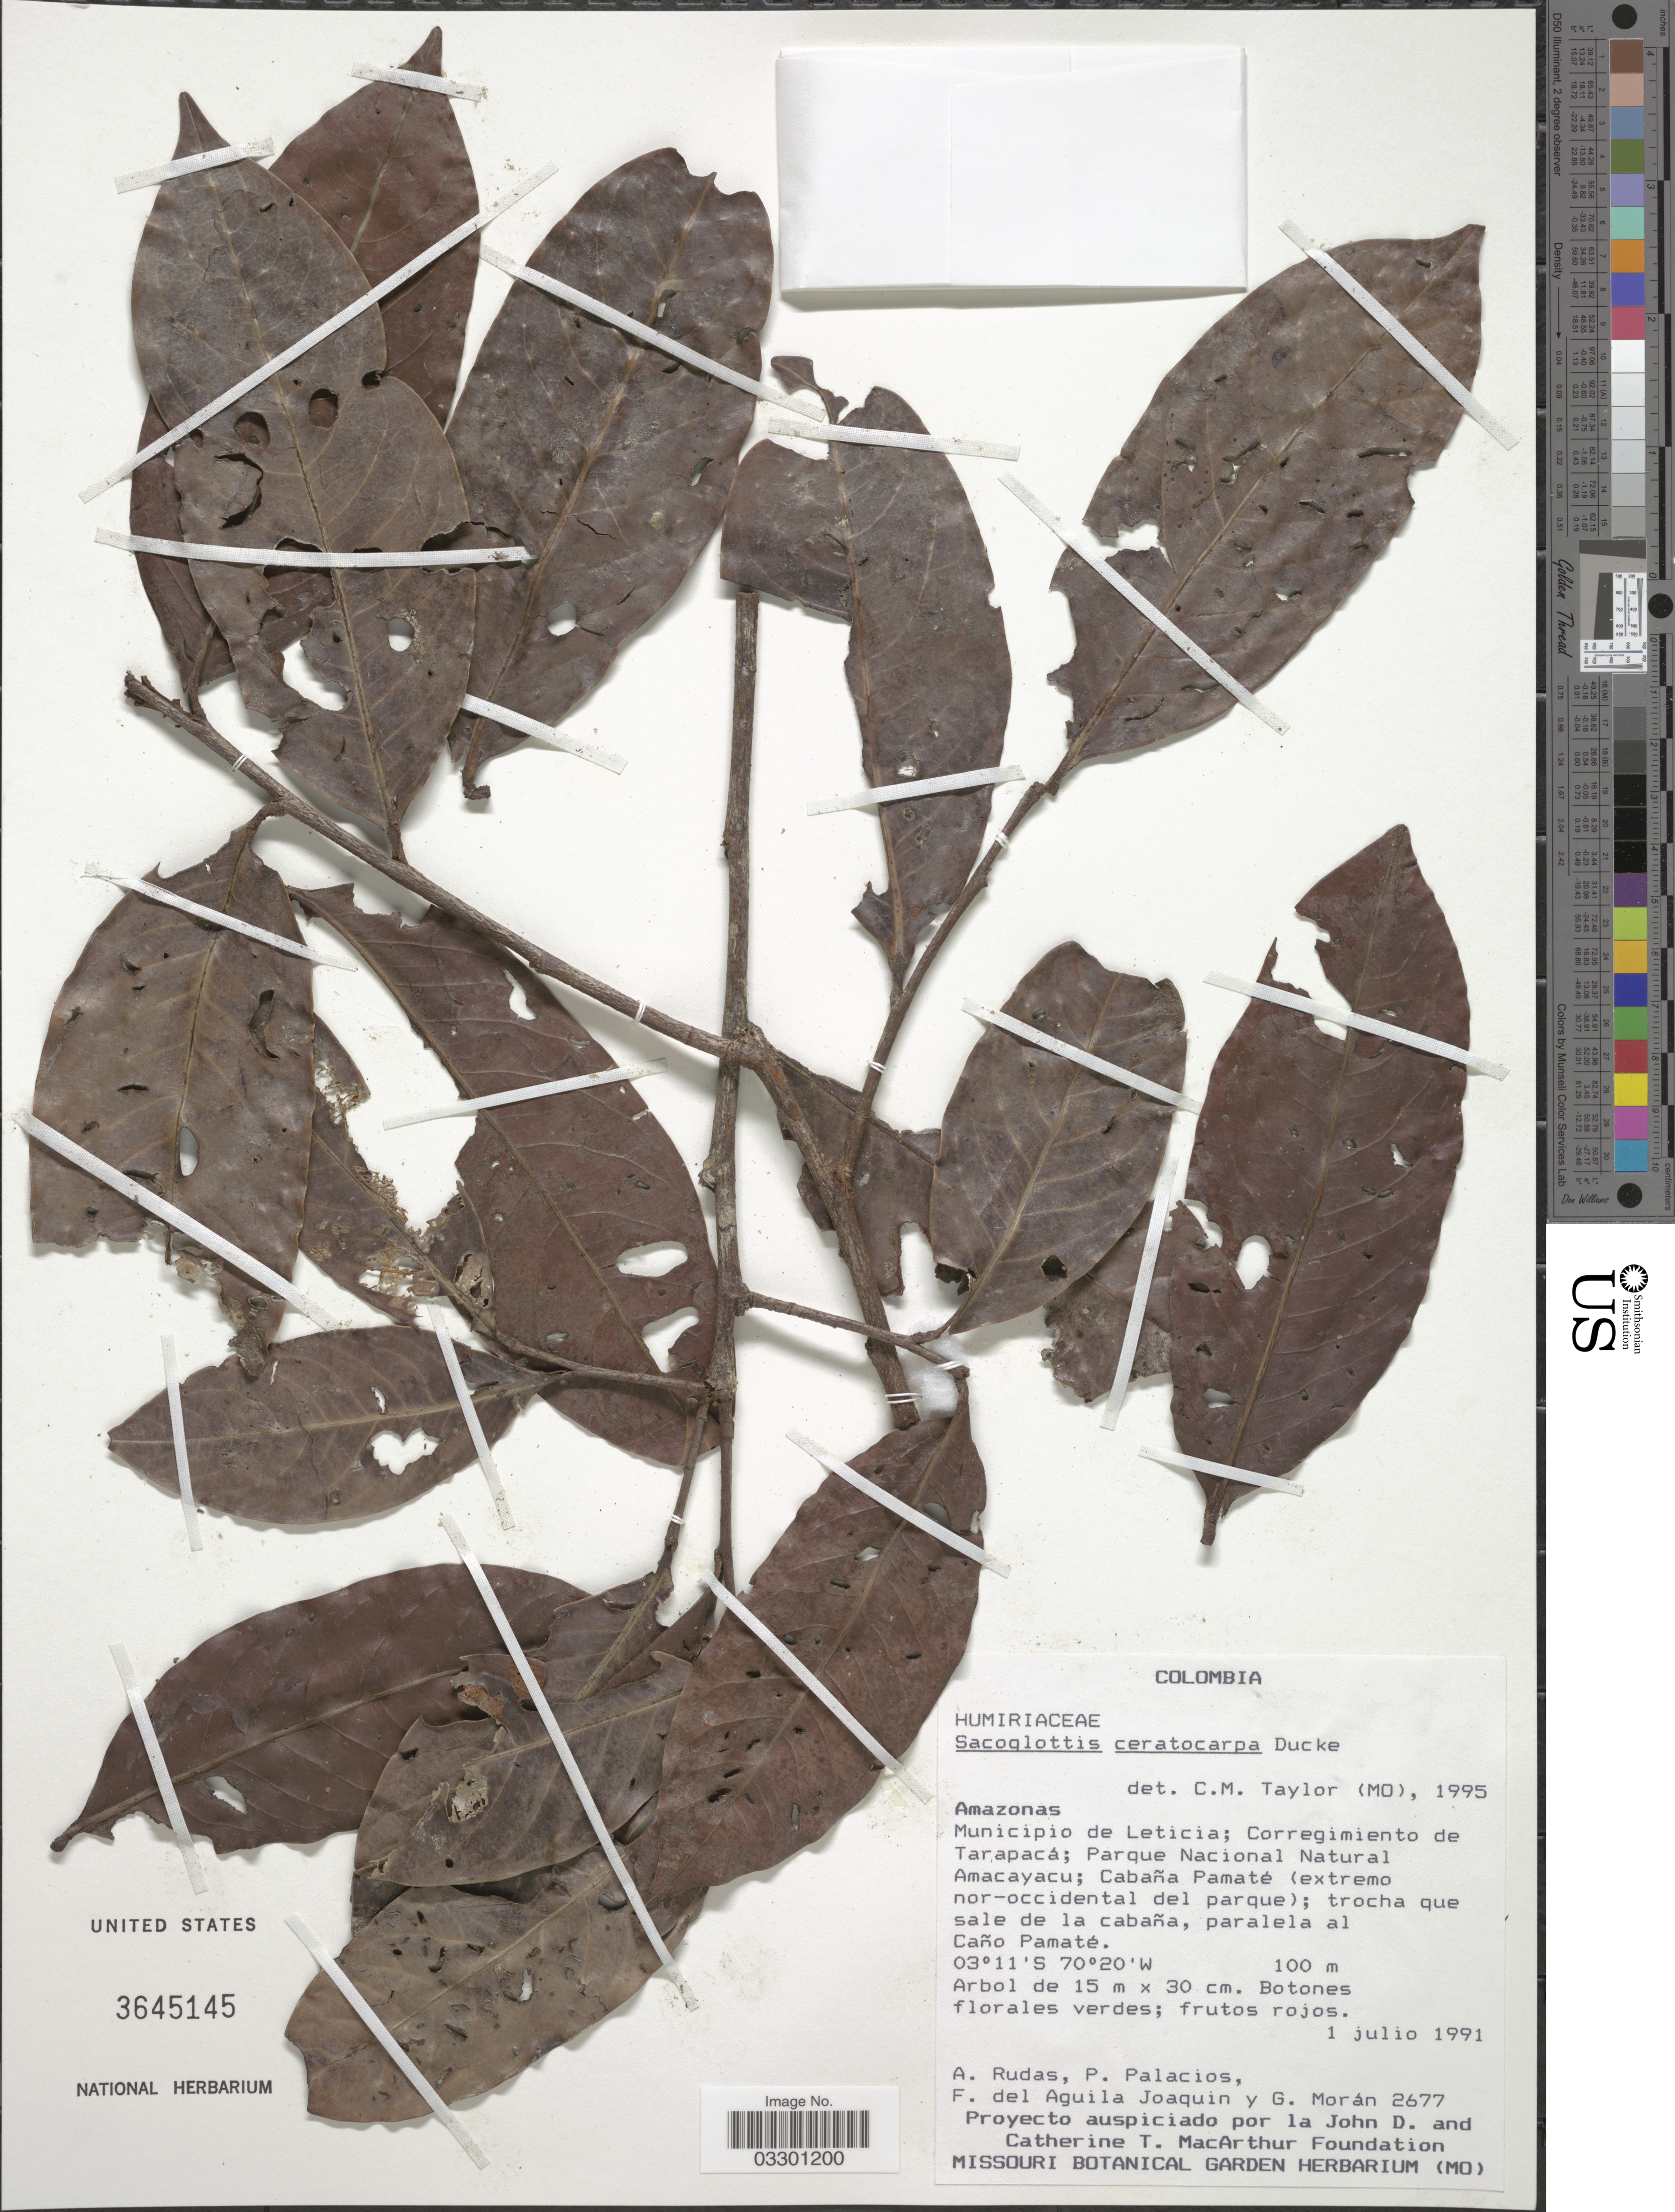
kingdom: Plantae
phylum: Tracheophyta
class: Magnoliopsida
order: Malpighiales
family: Humiriaceae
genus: Sacoglottis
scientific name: Sacoglottis ceratocarpa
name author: Ducke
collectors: A. Rudas, P. Palacios, F. Aguila Joaquin & G. Moran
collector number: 2677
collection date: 1991-07-01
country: Colombia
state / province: Amazônas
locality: Municipio de Leticia; Corregimiento de Tarapacá; Parque Nacional Natural Amacayacu; Cabaña Pamaté (extremo nor-occidental del parque); trocha que sale de la cabaña, paralela al Caño Pamaté.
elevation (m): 100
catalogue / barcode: US 3645145